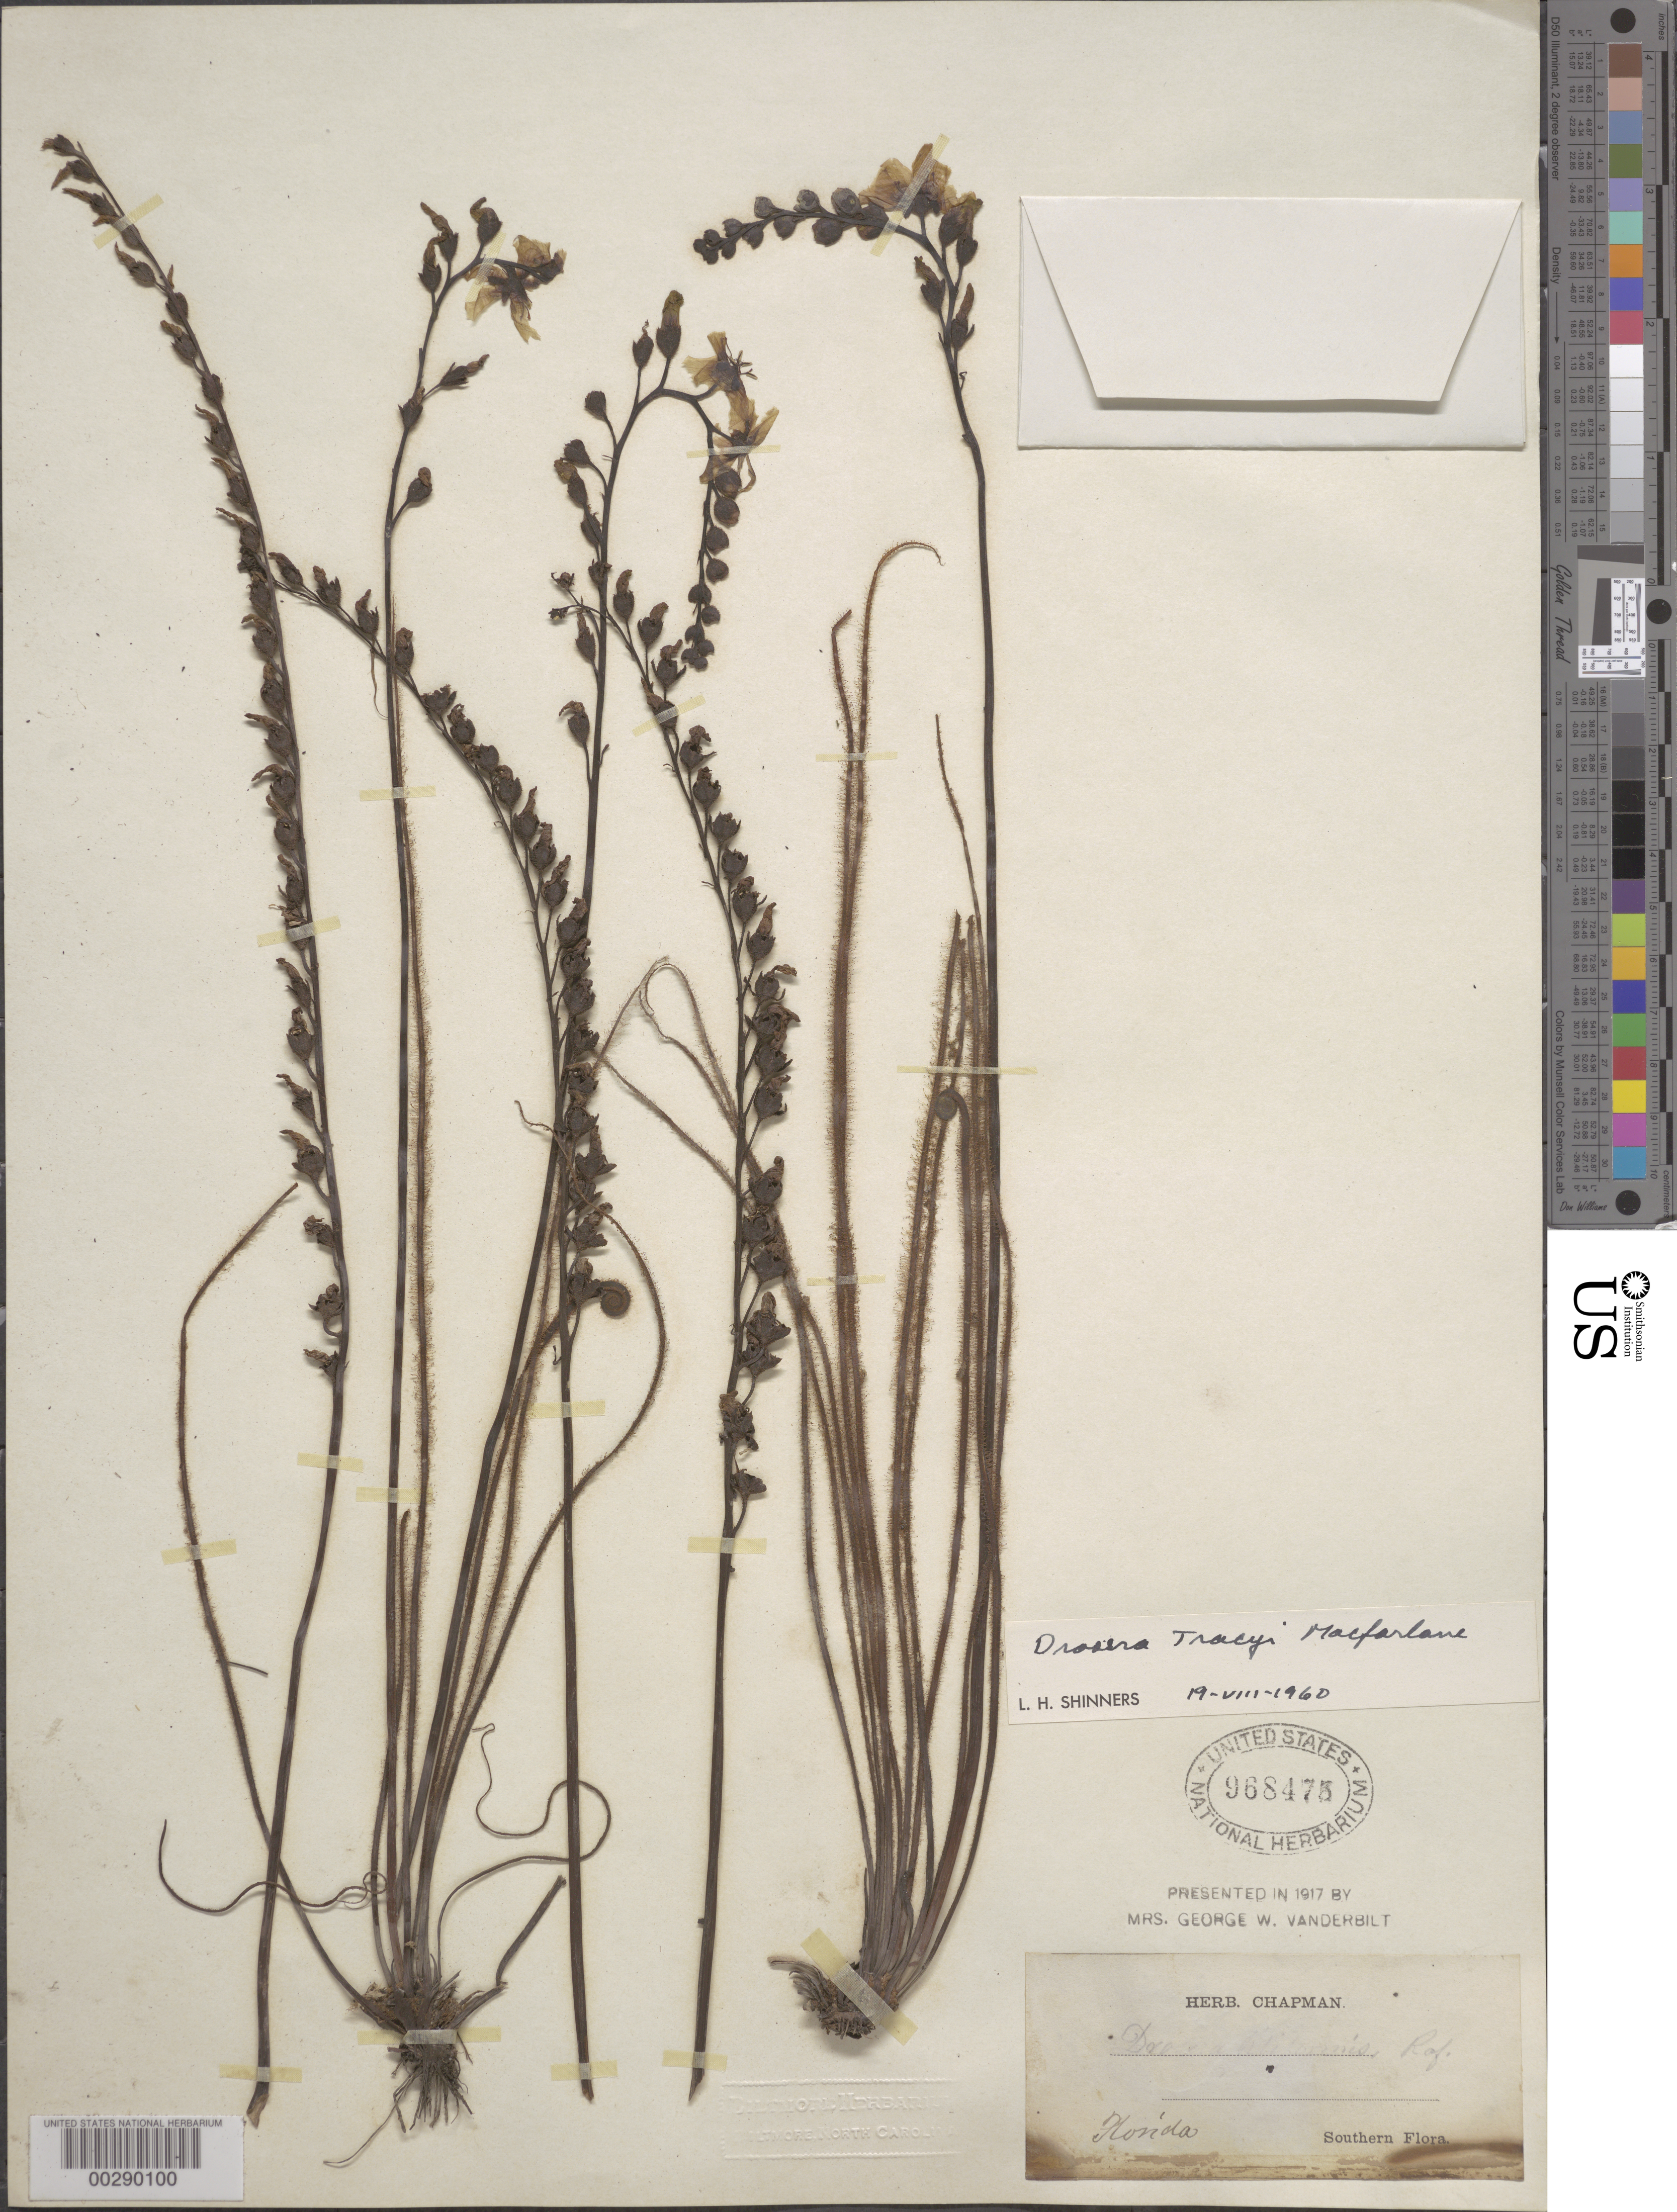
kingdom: Plantae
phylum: Tracheophyta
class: Magnoliopsida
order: Caryophyllales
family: Droseraceae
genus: Drosera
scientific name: Drosera tracyi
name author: Macfarl.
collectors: ex herb. A.W. Chapman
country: United States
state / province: Florida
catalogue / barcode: US 968475